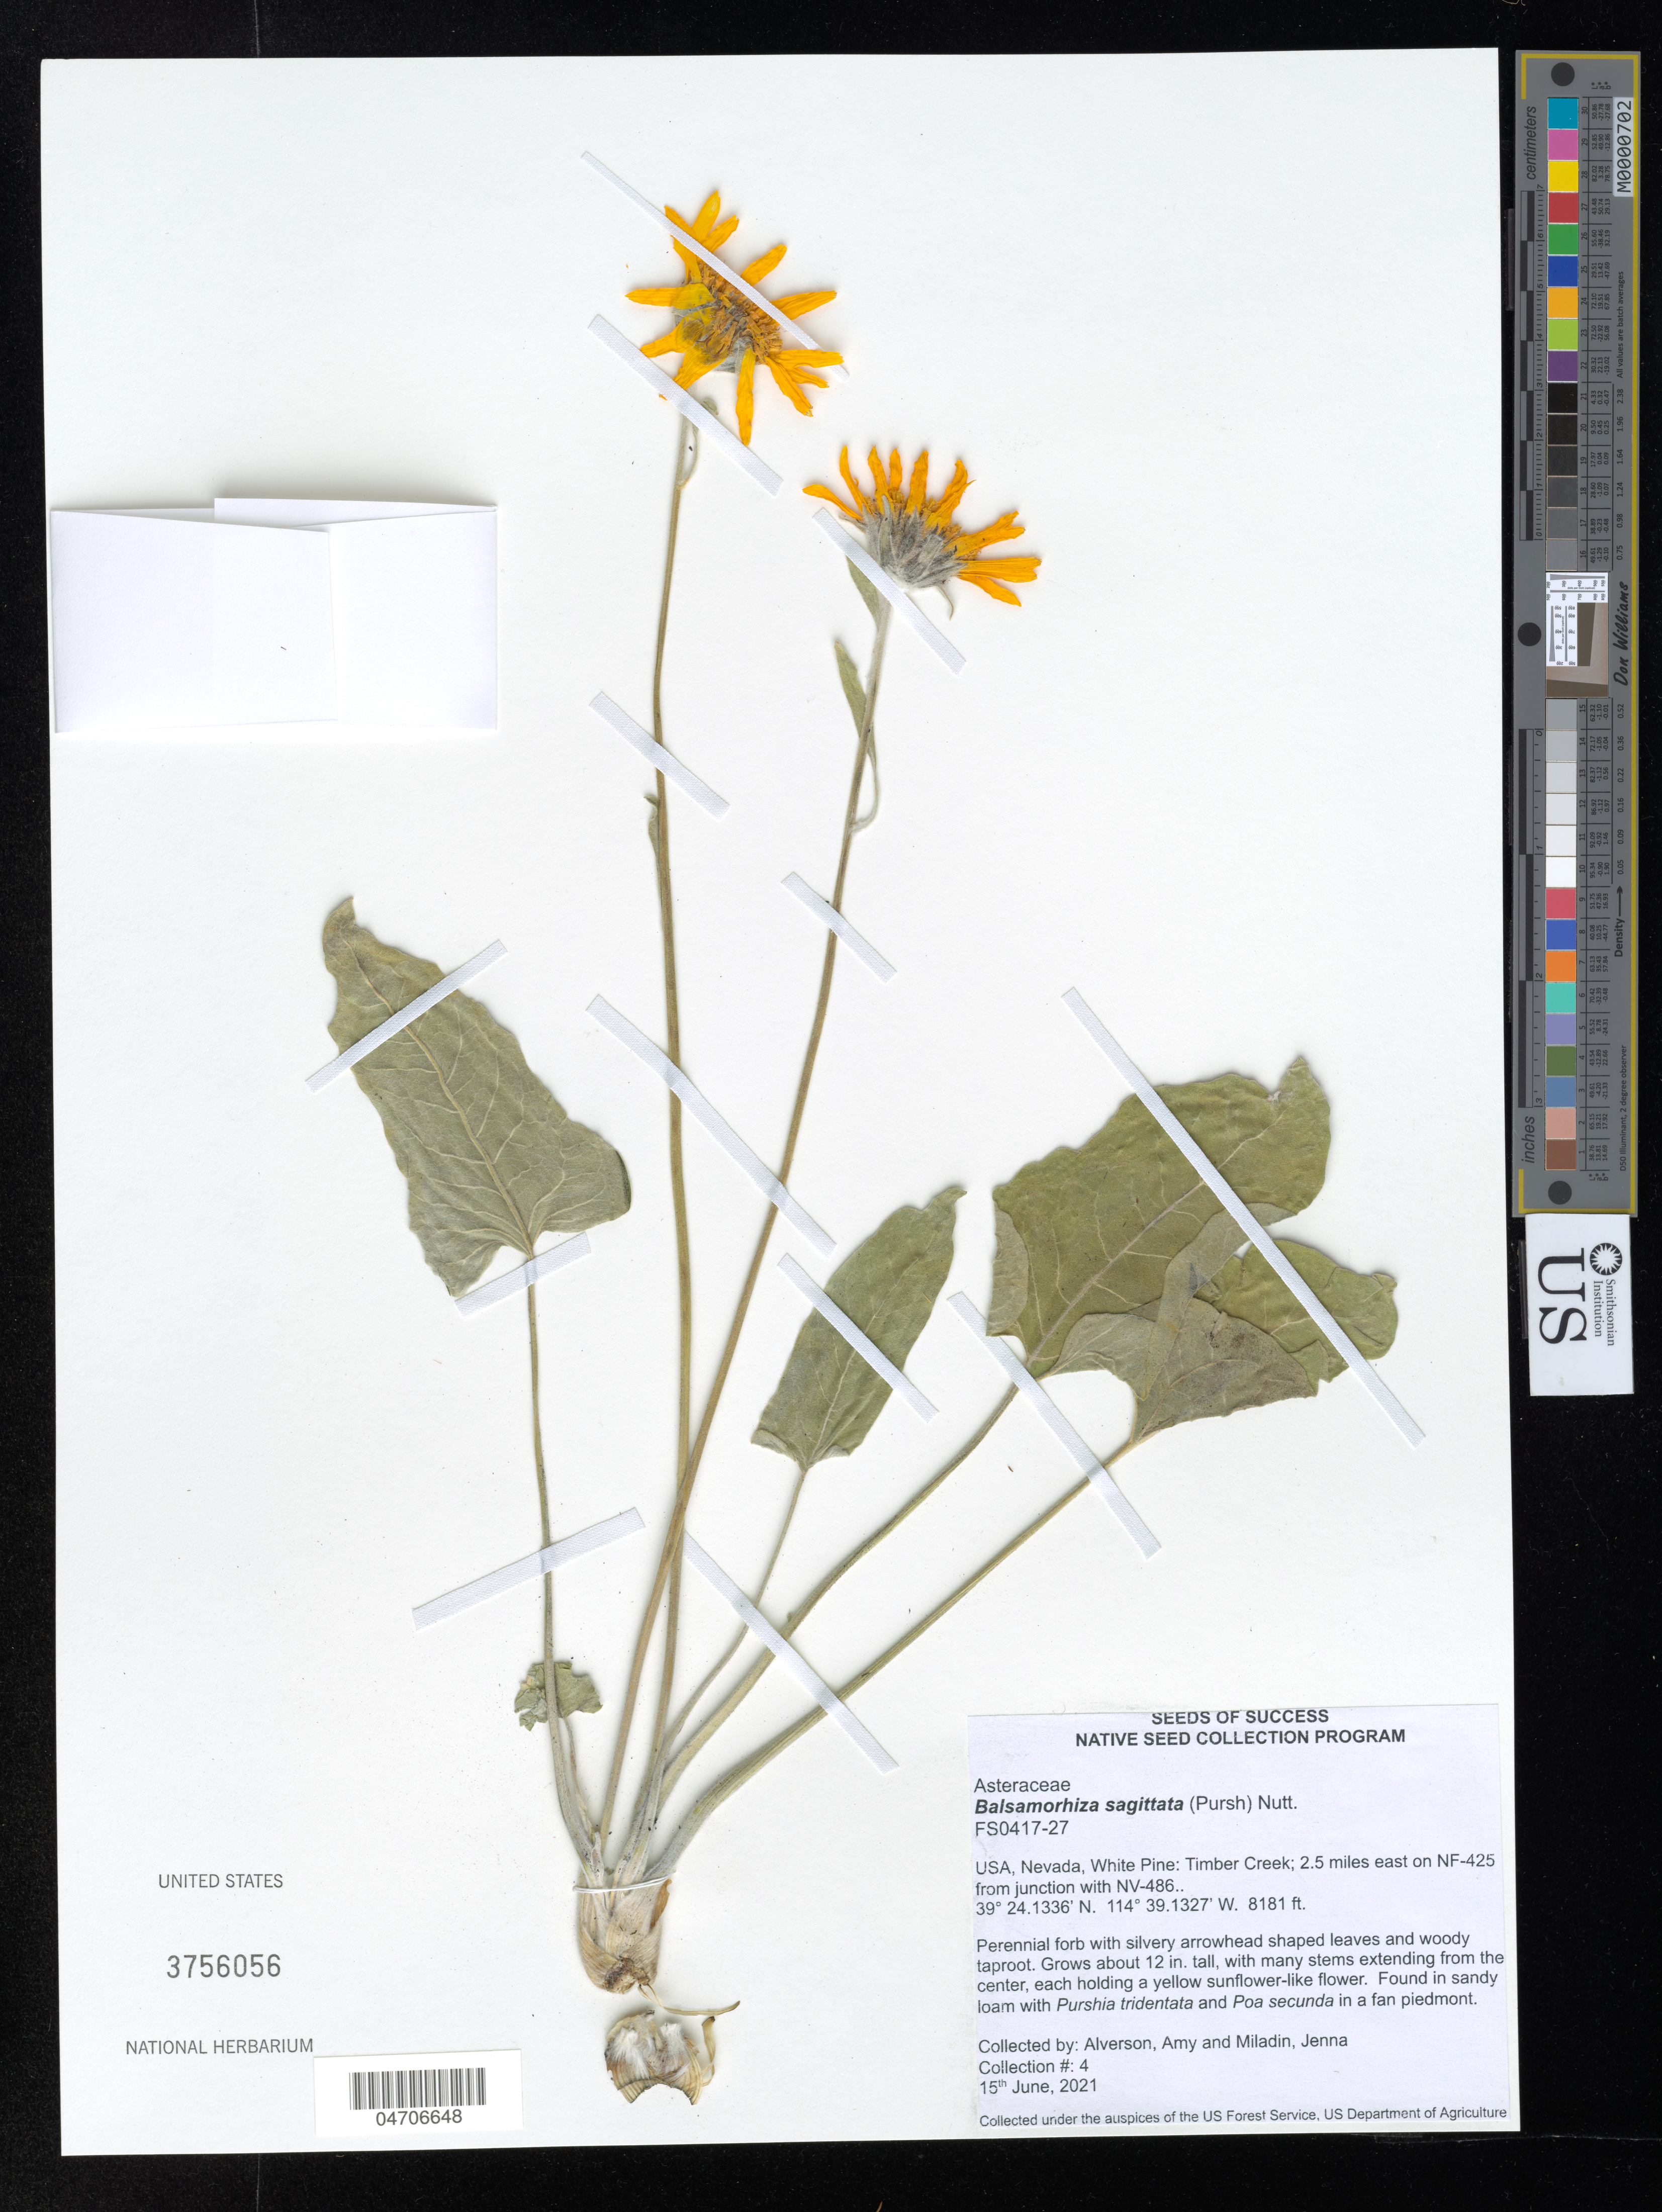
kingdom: Plantae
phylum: Tracheophyta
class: Magnoliopsida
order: Asterales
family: Asteraceae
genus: Balsamorhiza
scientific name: Balsamorhiza sagittata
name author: (Pursh) Nutt.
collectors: A. Alverson & A. Whitzel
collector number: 4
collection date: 2021-06-15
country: United States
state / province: Nevada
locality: White Pine: Timber Creek; 2.5 miles east on NF-425 from junction with NV-486.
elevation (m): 2494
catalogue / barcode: US 3756056